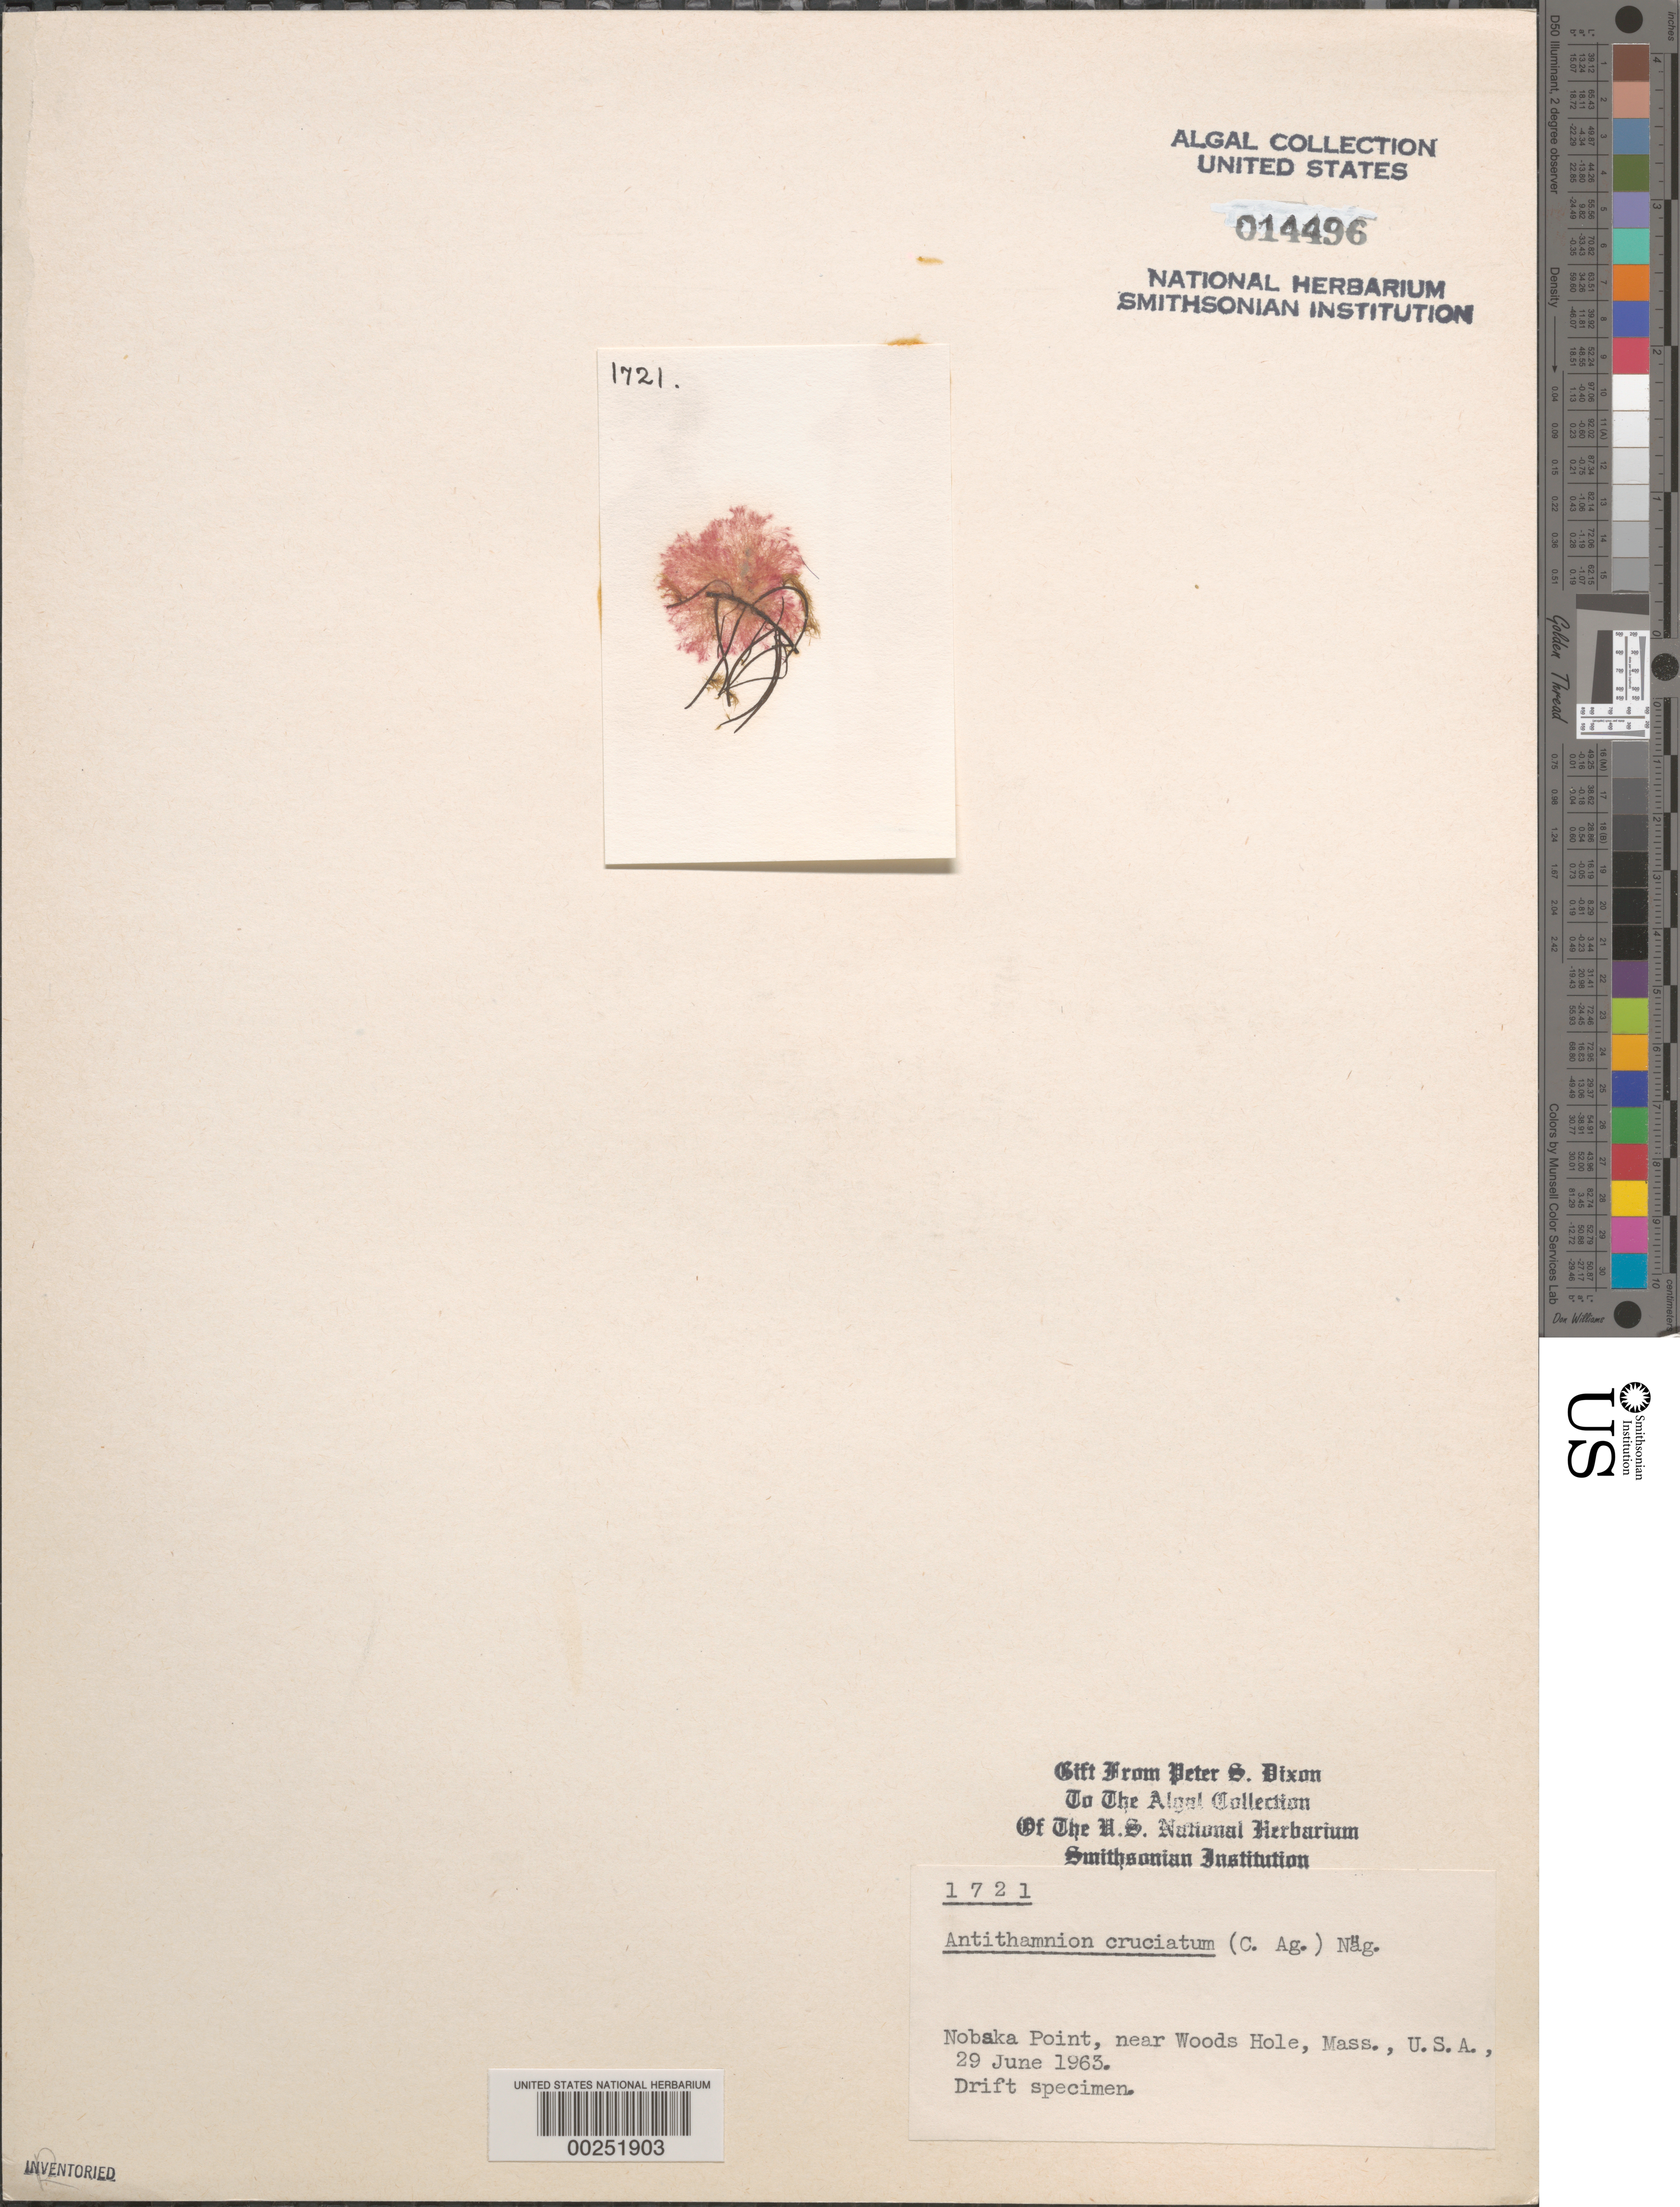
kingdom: Plantae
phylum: Rhodophyta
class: Florideophyceae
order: Ceramiales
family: Ceramiaceae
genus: Antithamnion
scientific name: Antithamnion cruciatum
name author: (C. Agardh) Näg.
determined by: Dixon, P. S.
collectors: P. S. Dixon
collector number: PSD 1721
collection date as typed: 29 Jun 1963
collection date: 1963-06-29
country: United States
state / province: Massachusetts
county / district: Barnstable County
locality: Nobska Point near Woods Hole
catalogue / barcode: US 14496